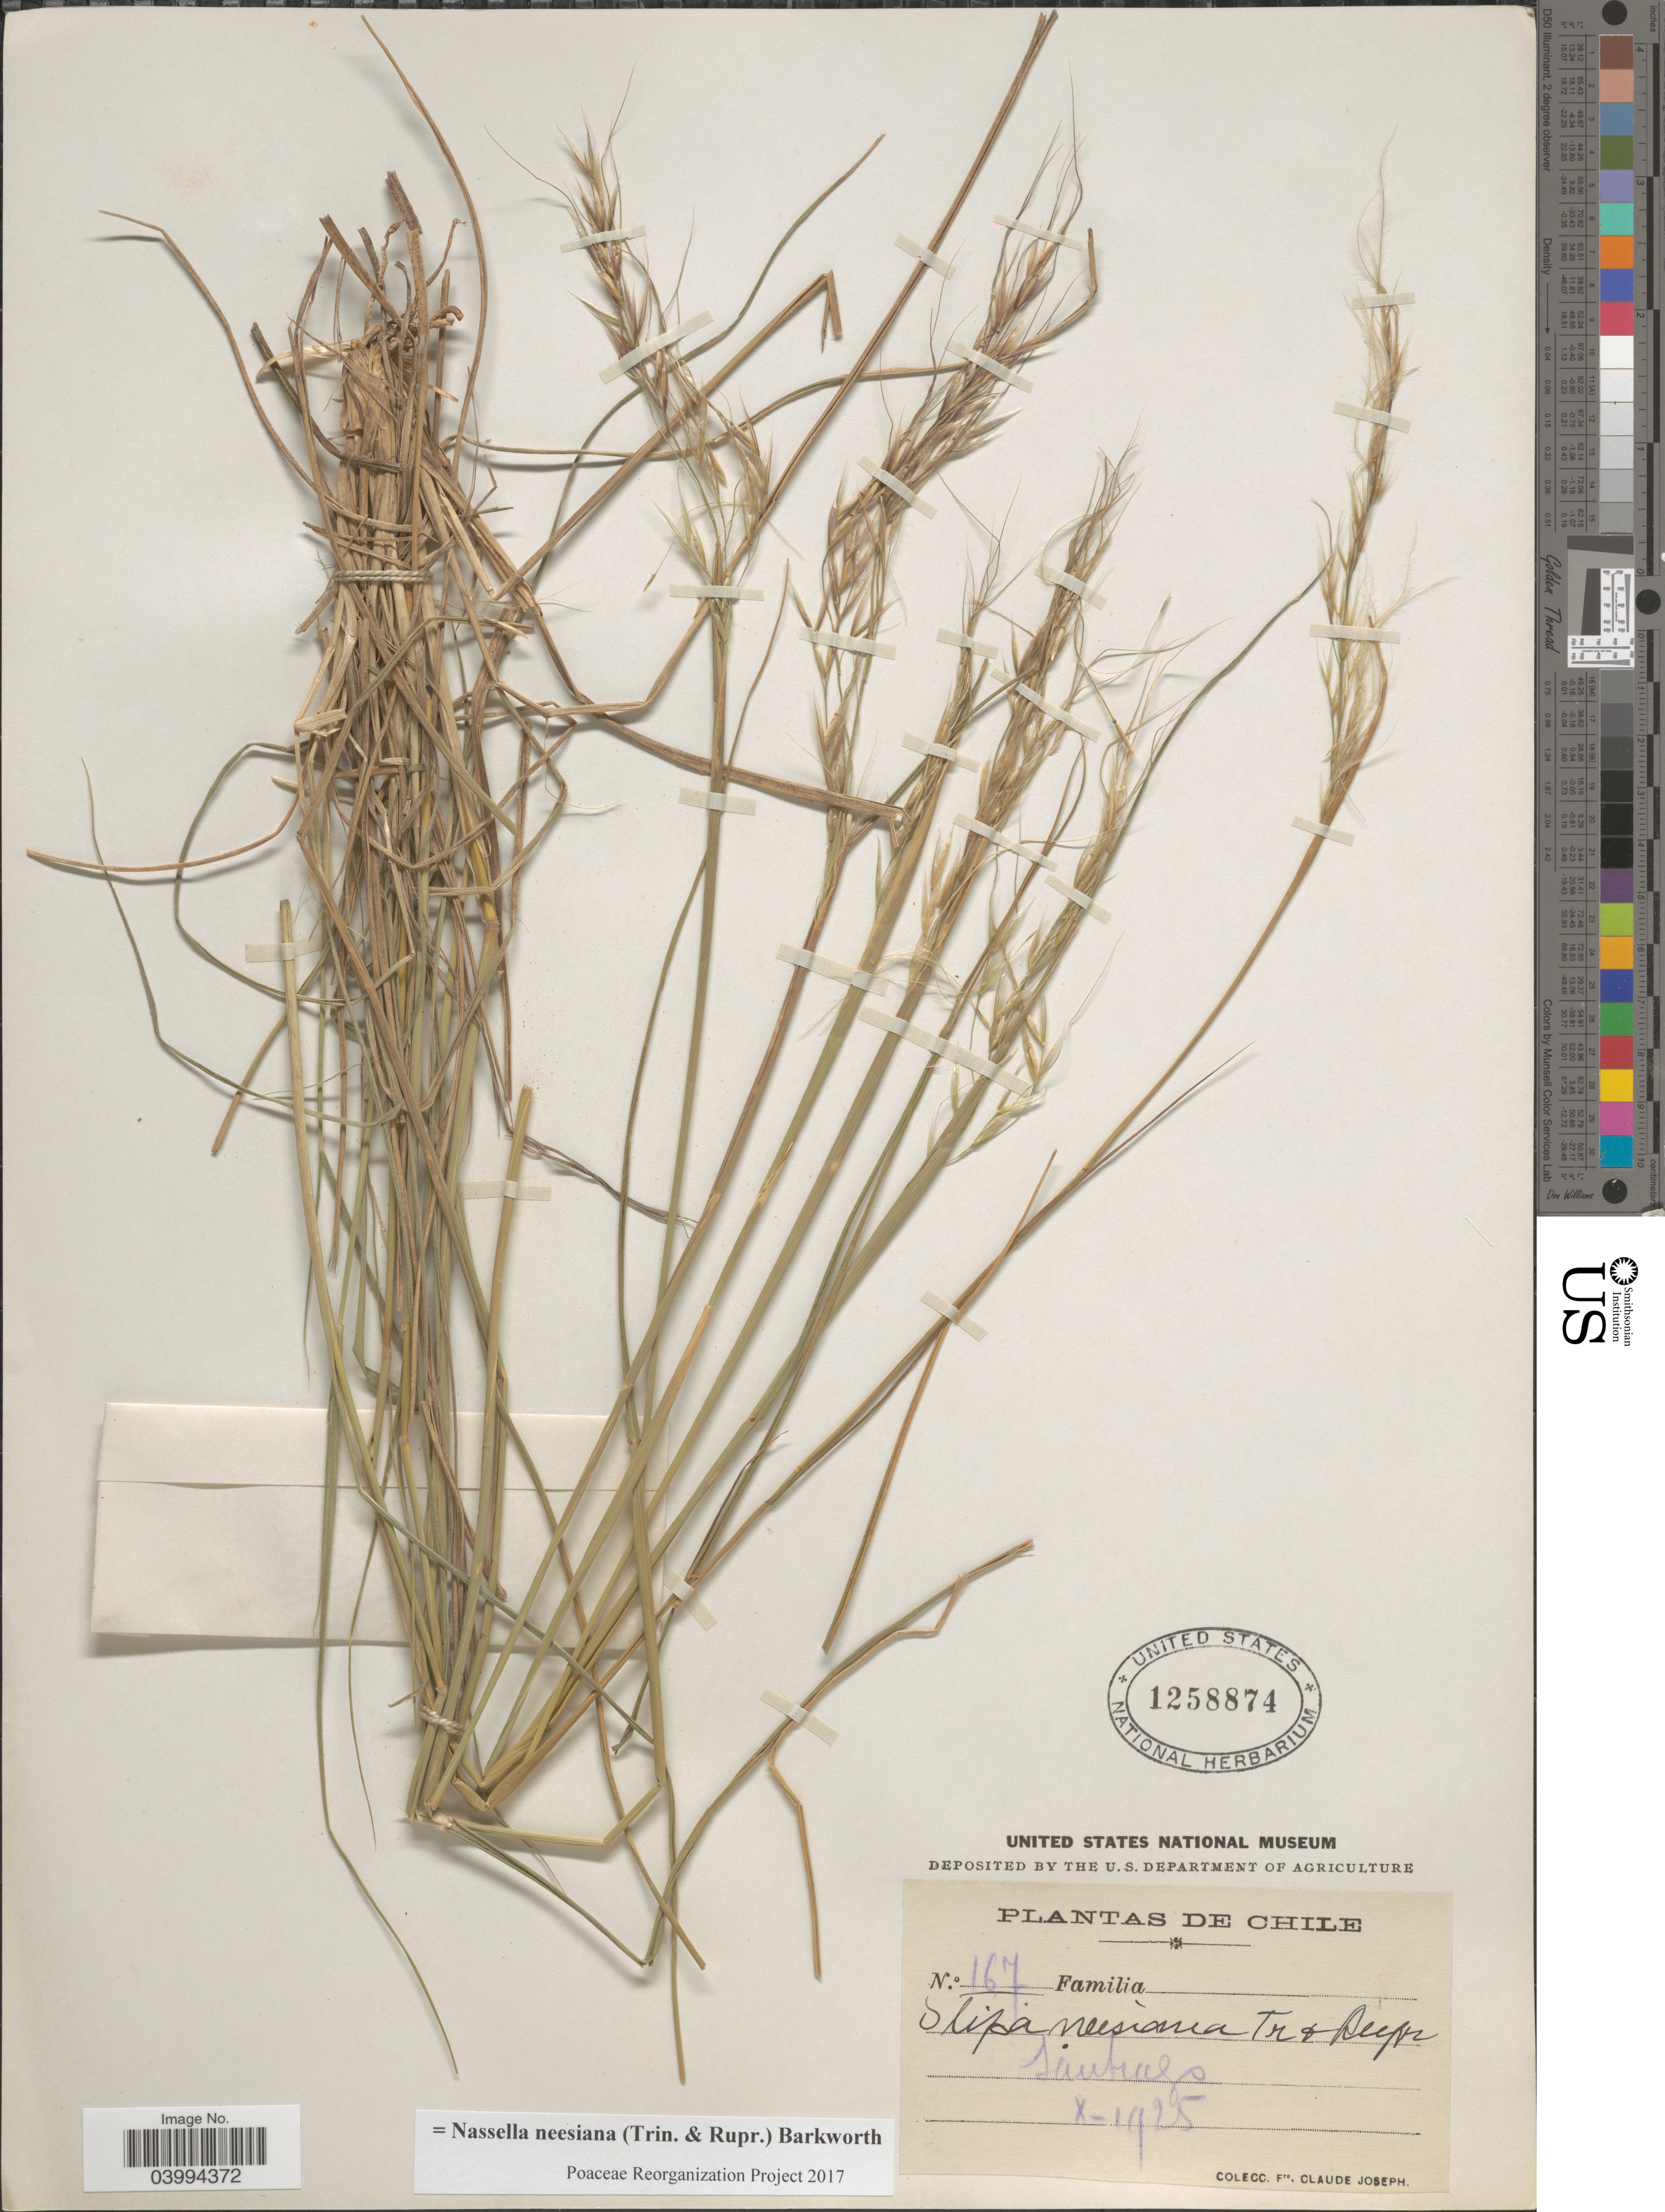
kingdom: Plantae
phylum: Tracheophyta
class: Liliopsida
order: Poales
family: Poaceae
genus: Nassella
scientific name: Nassella neesiana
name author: (Trin. & Rupr.) Barkworth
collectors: Bro. Claude-Joseph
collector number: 167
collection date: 1925-10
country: Chile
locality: Santiago.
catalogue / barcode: US 1258874